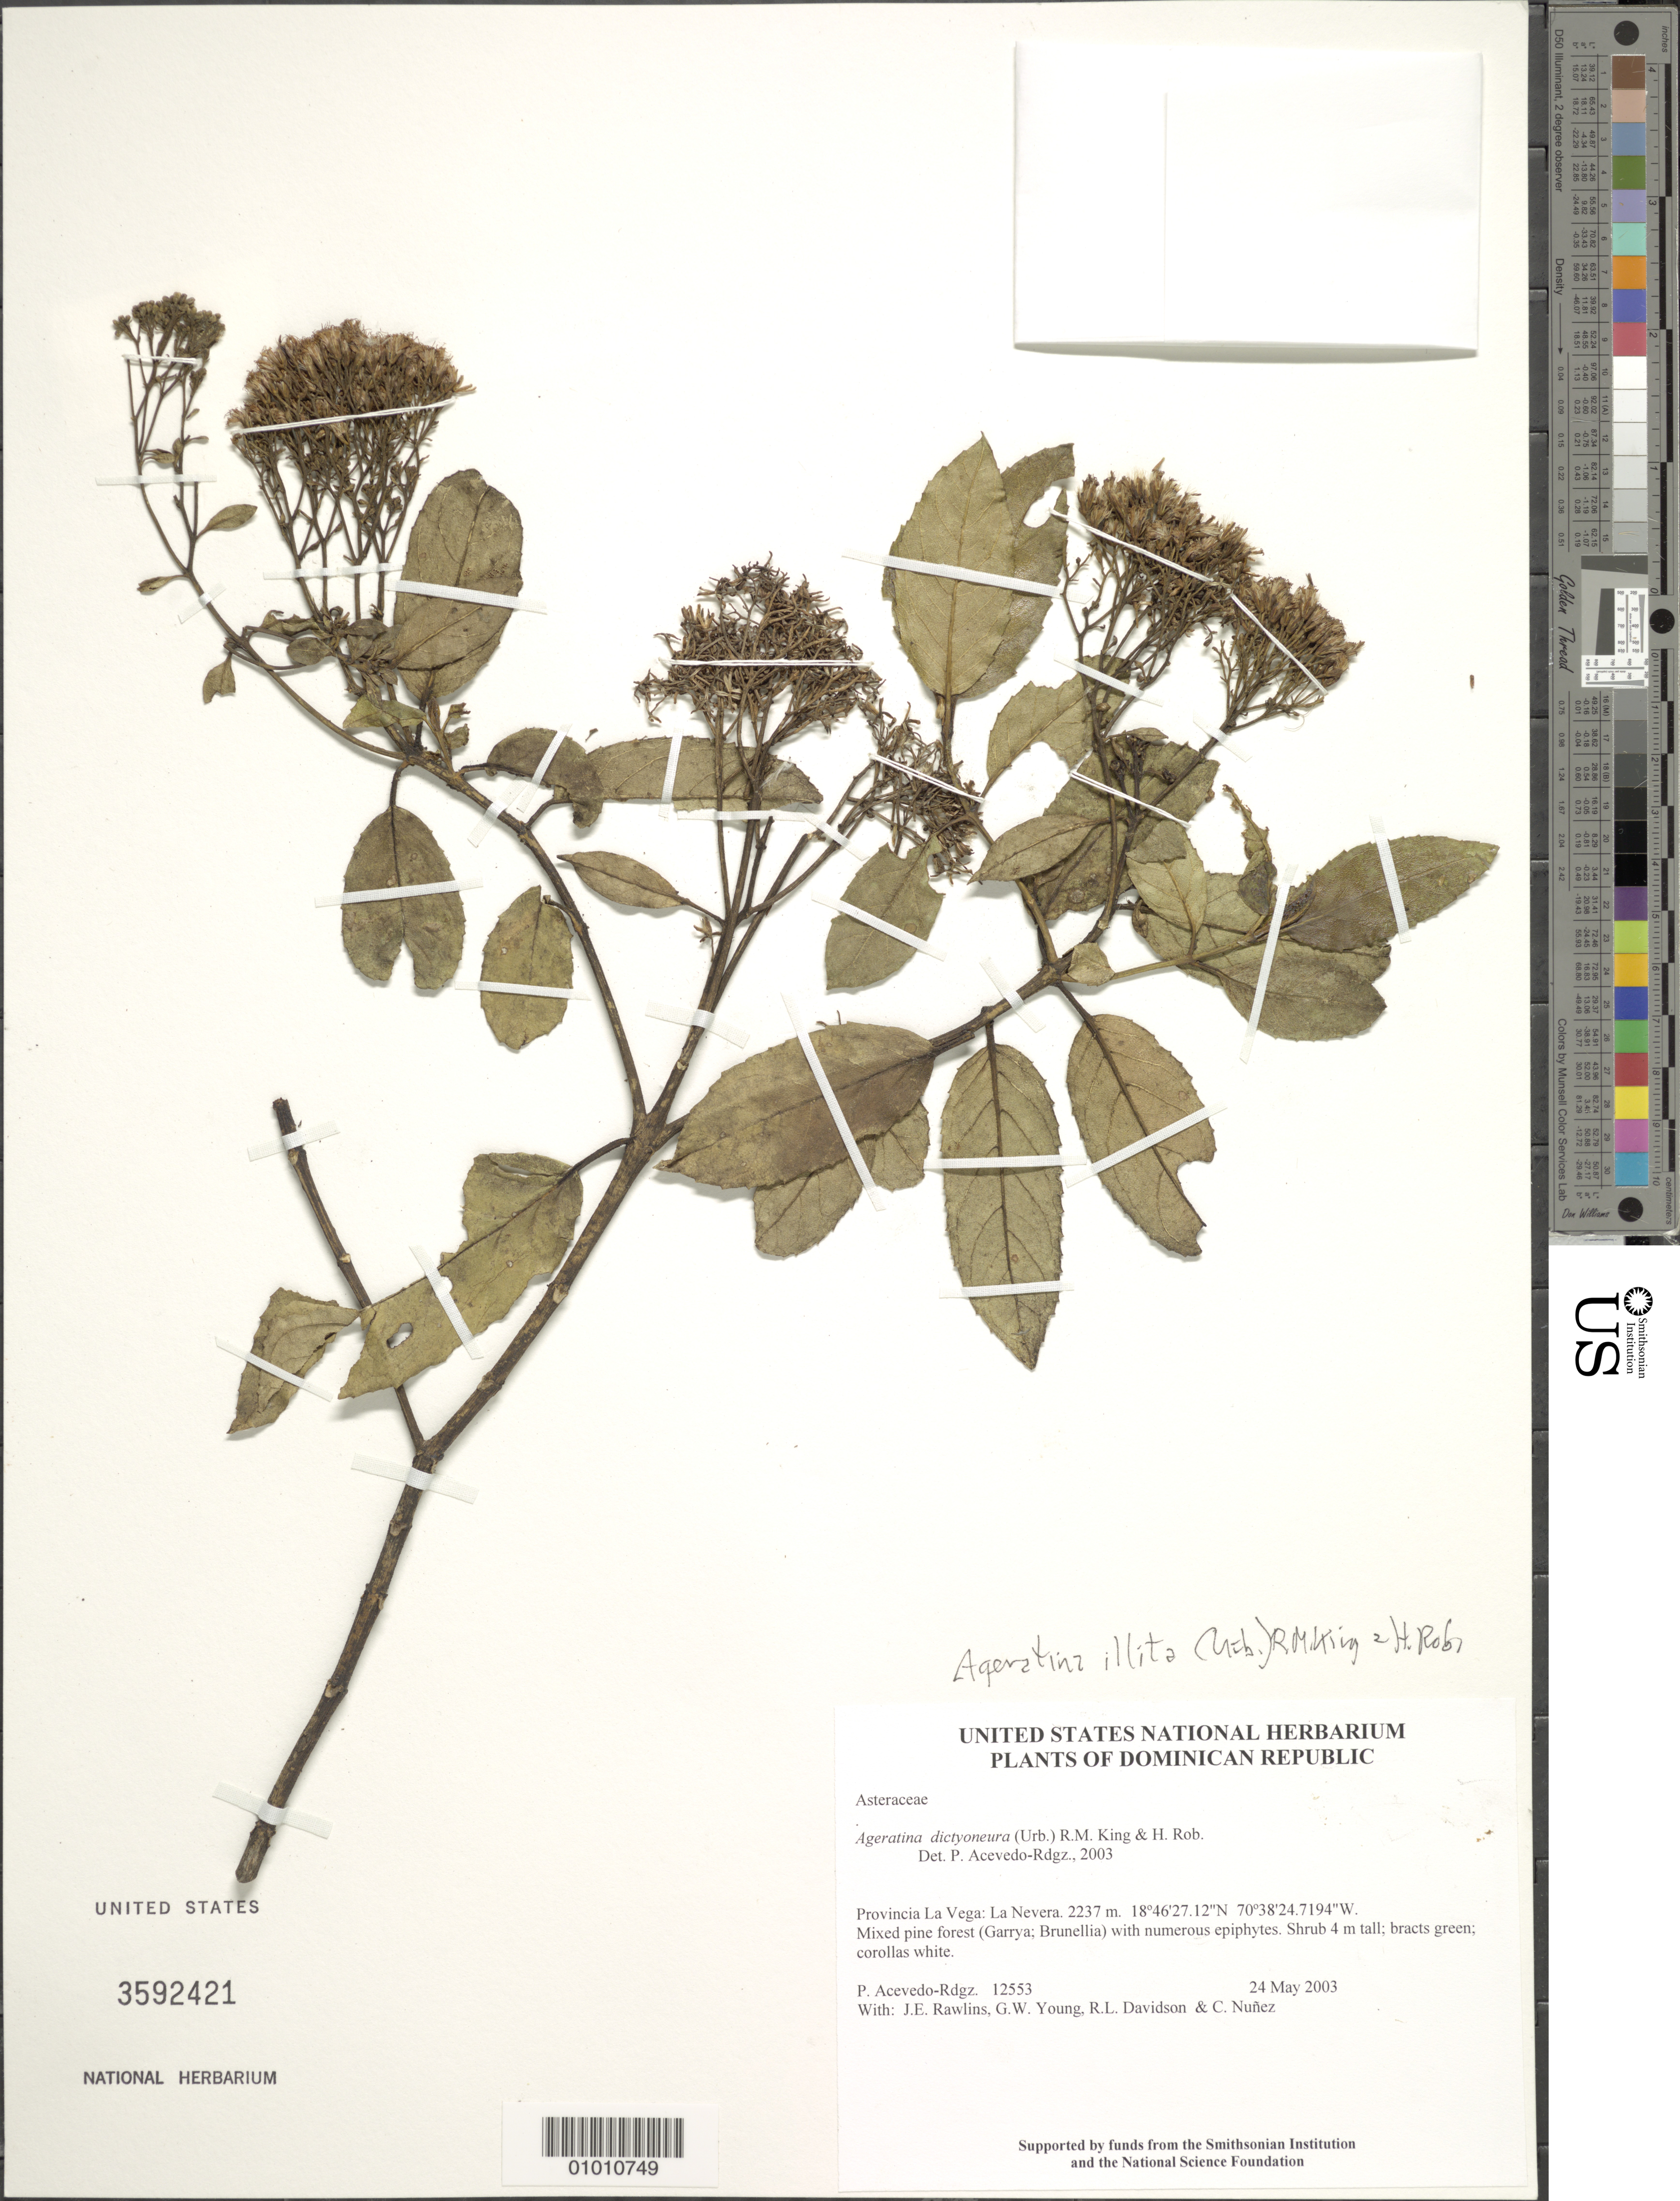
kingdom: Plantae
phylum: Tracheophyta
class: Magnoliopsida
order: Asterales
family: Asteraceae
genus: Ageratina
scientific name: Ageratina illita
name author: (Urb.) R.M. King & H. Rob.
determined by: Robinson, Harold E., (US)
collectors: P. Acevedo-Rodr., J. Rawlins, G. Young, R. Davidson & C. Nunez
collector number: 12553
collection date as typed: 24 May 2003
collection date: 2003-05-24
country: Dominican Republic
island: Hispaniola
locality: Provincia La Vega: La Nevera.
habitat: Mixed pine forest (Garrya; Brunellia) with numerous epiphytes.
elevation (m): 2237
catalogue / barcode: US 3592421